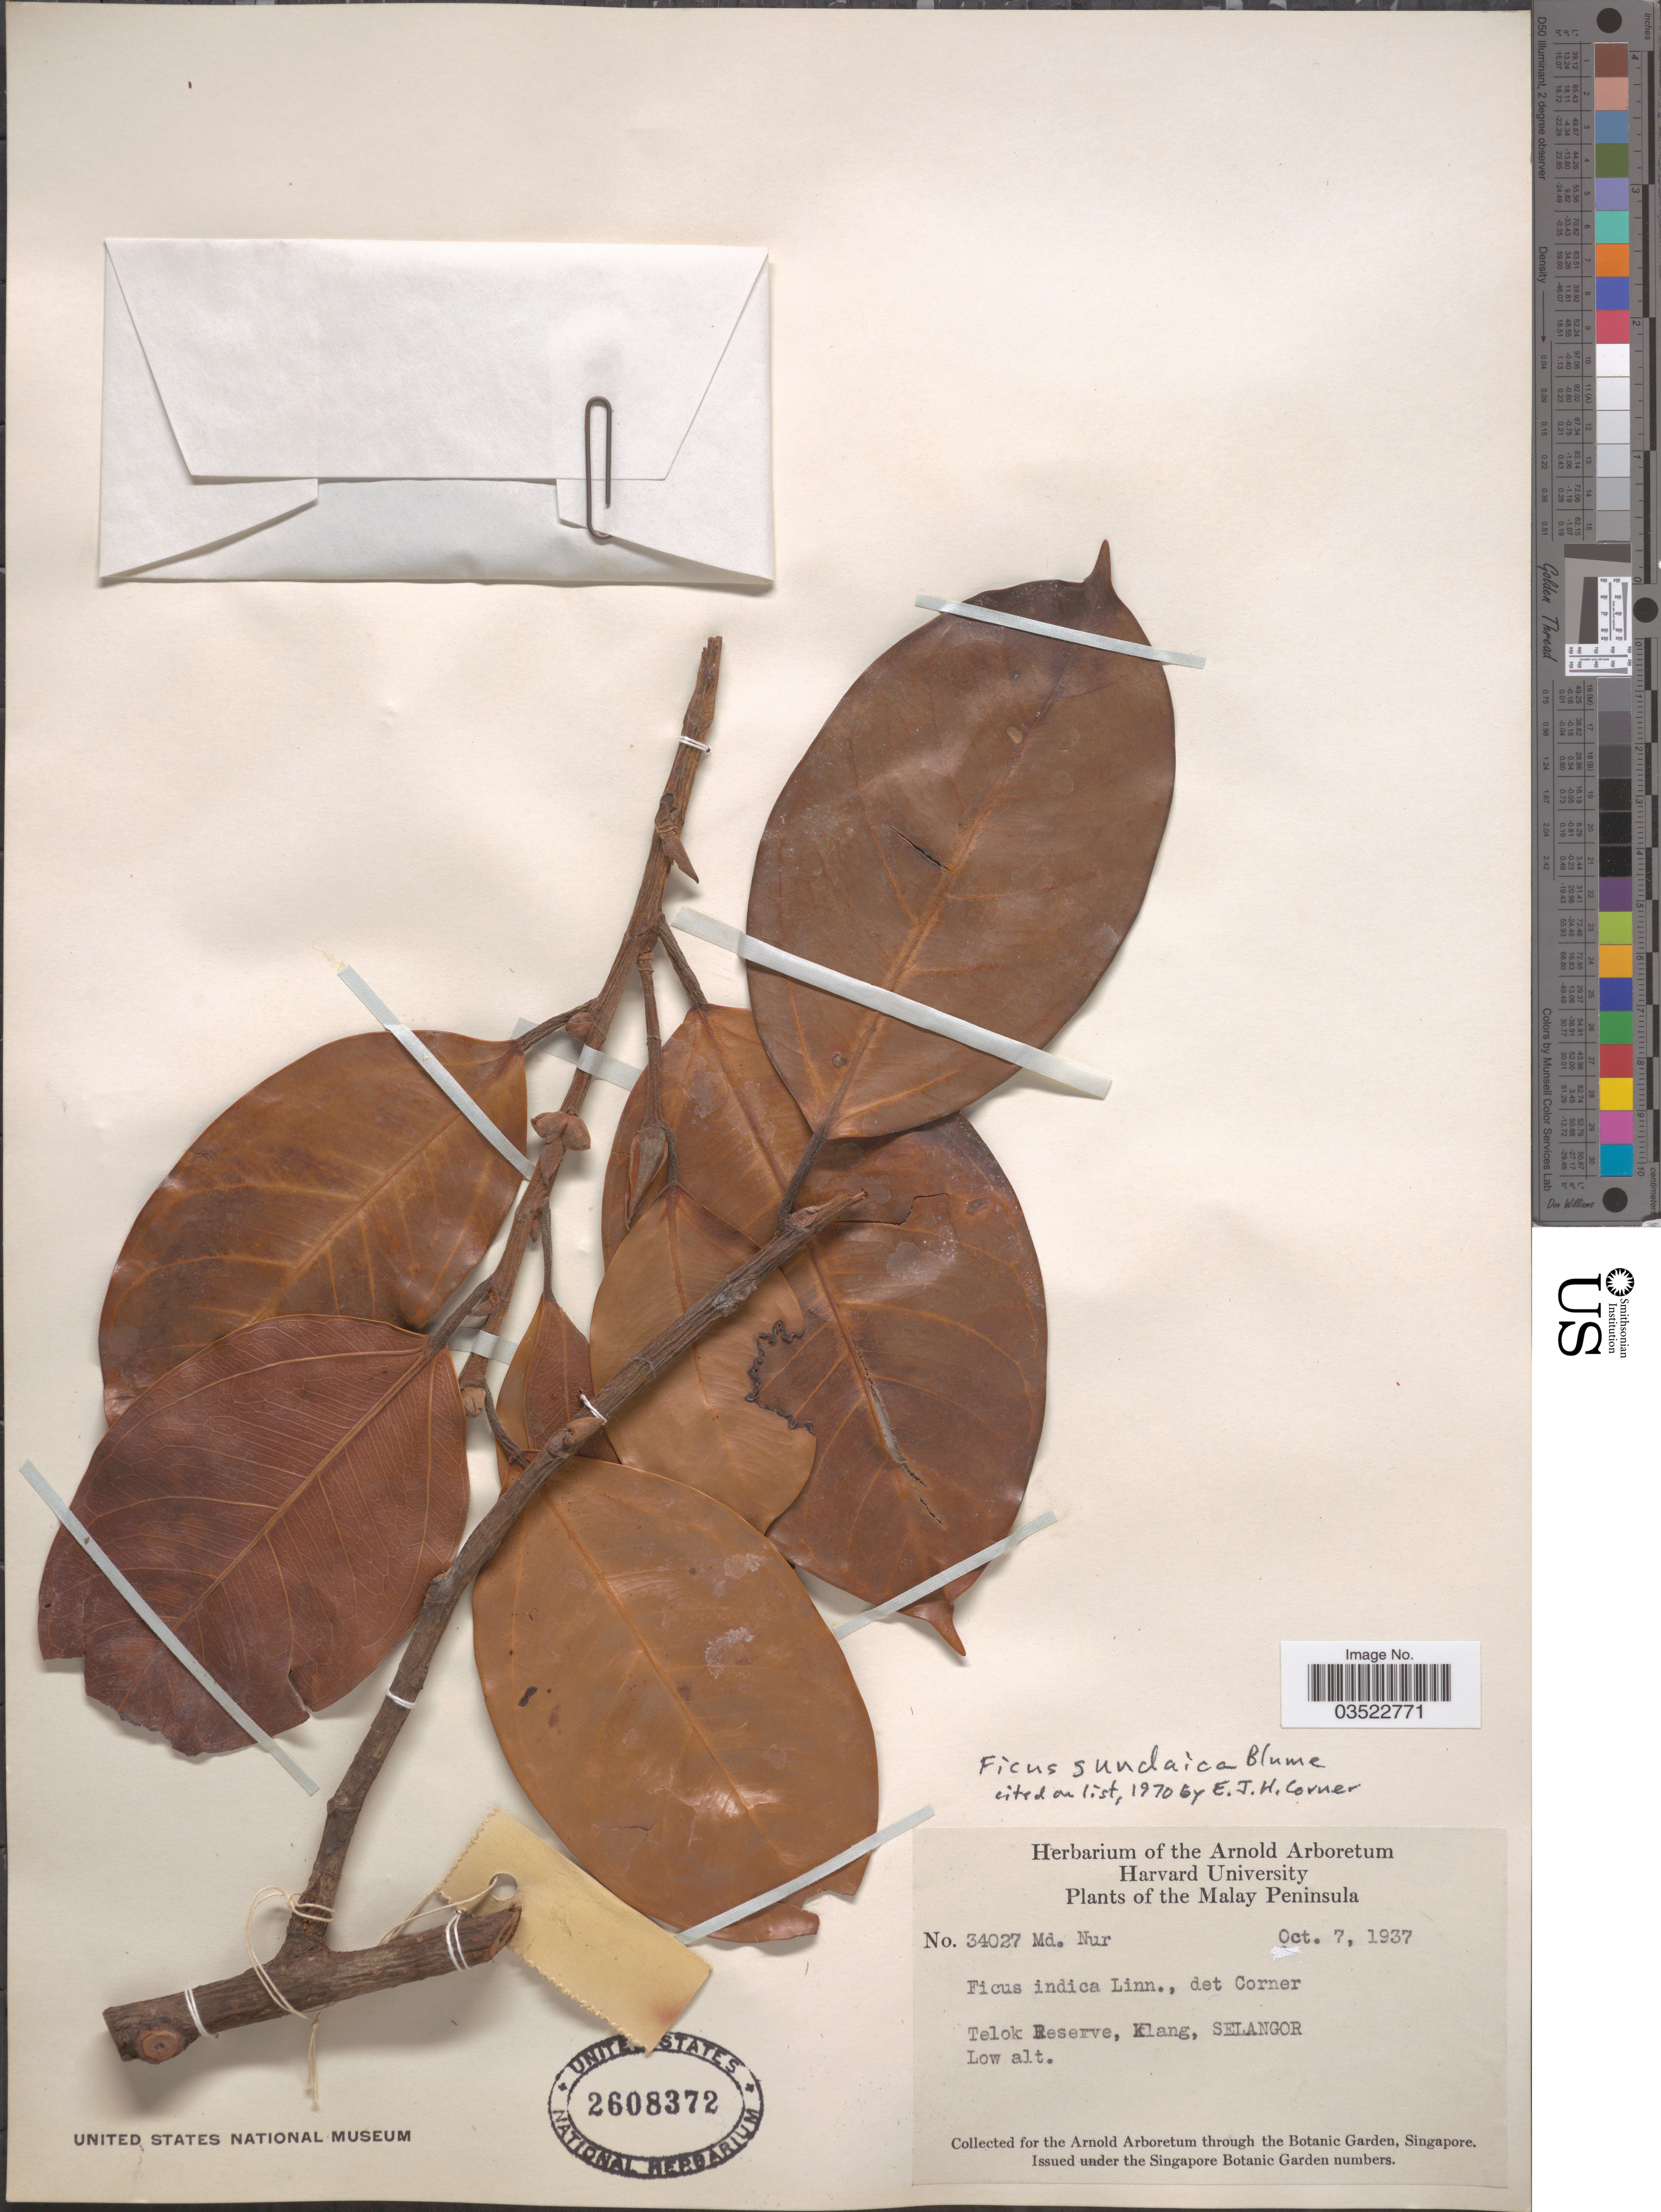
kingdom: Plantae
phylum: Tracheophyta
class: Magnoliopsida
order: Rosales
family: Moraceae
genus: Ficus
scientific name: Ficus sundaica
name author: Blume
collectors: M. Nur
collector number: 34027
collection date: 1937-10-07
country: Malaysia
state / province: Selangor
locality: Malay Peninsula. Telok Reserve, Klang.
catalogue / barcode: US 2608372